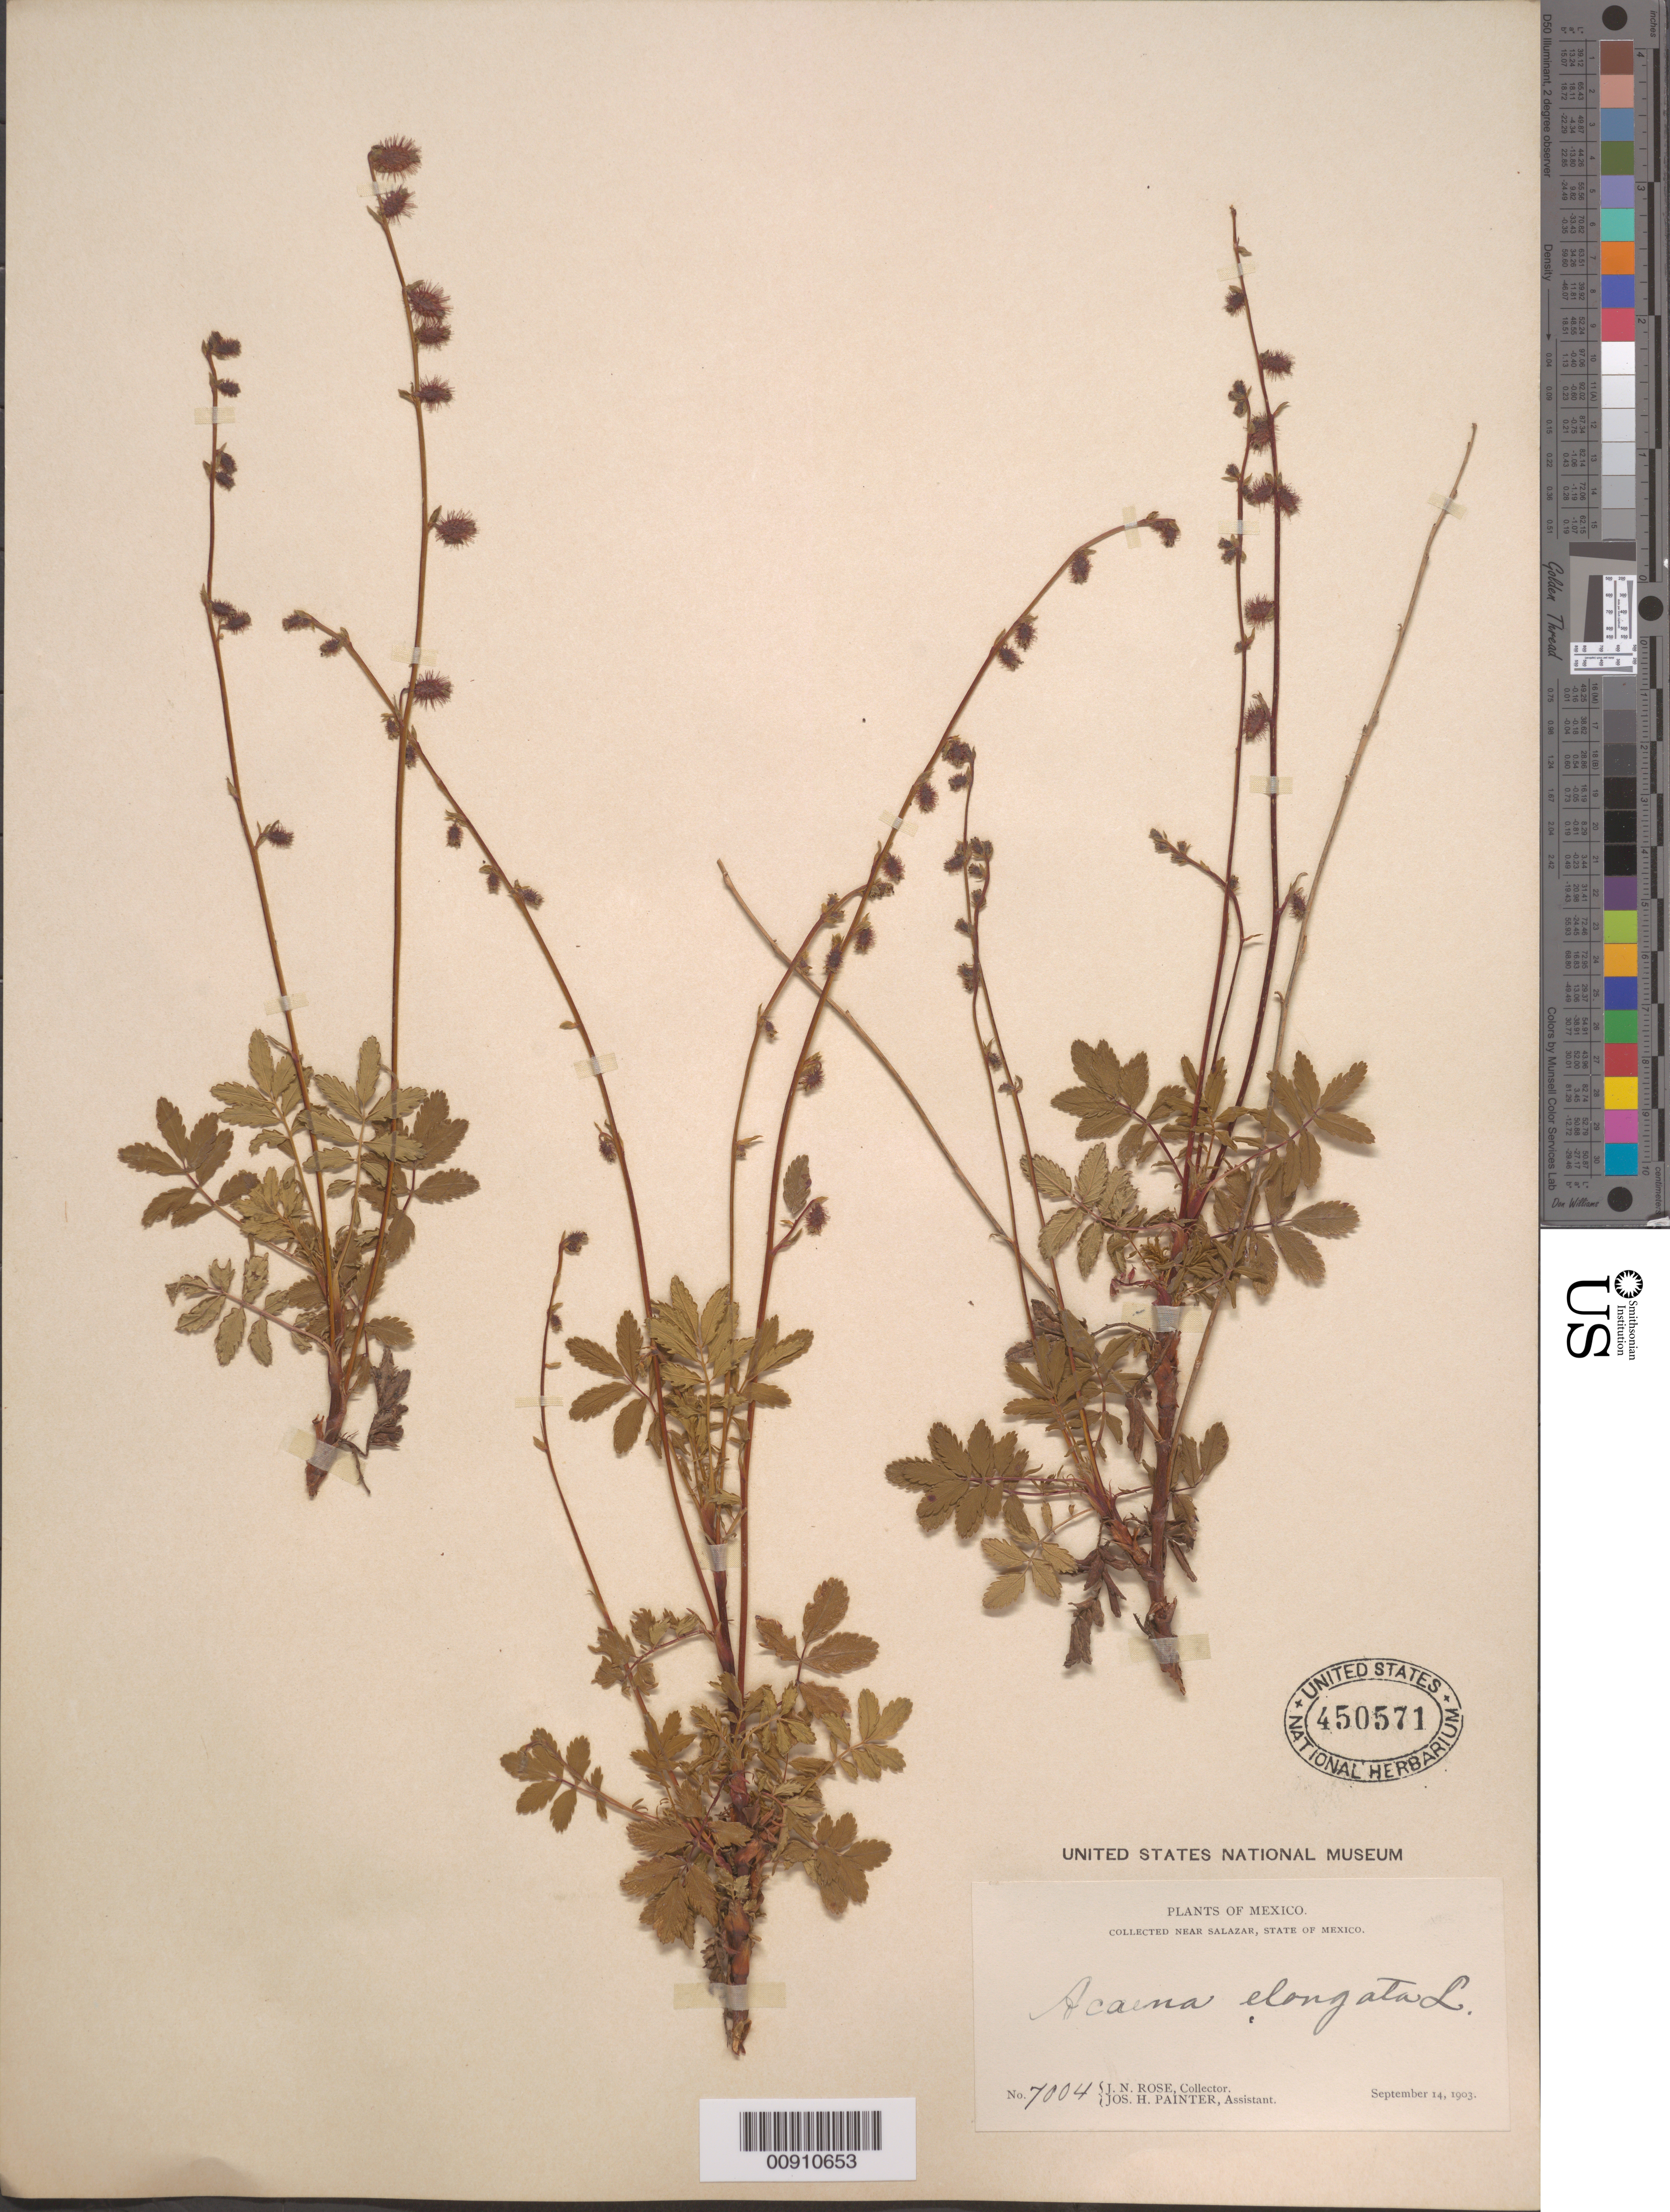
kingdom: Plantae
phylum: Tracheophyta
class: Magnoliopsida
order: Rosales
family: Rosaceae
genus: Acaena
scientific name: Acaena elongata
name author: L.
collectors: J. N. Rose & J. H. Painter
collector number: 7004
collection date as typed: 14 Sep 1903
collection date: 1903-09-14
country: Mexico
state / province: México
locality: Near Salazar, State of Mexico.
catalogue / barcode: US 450571